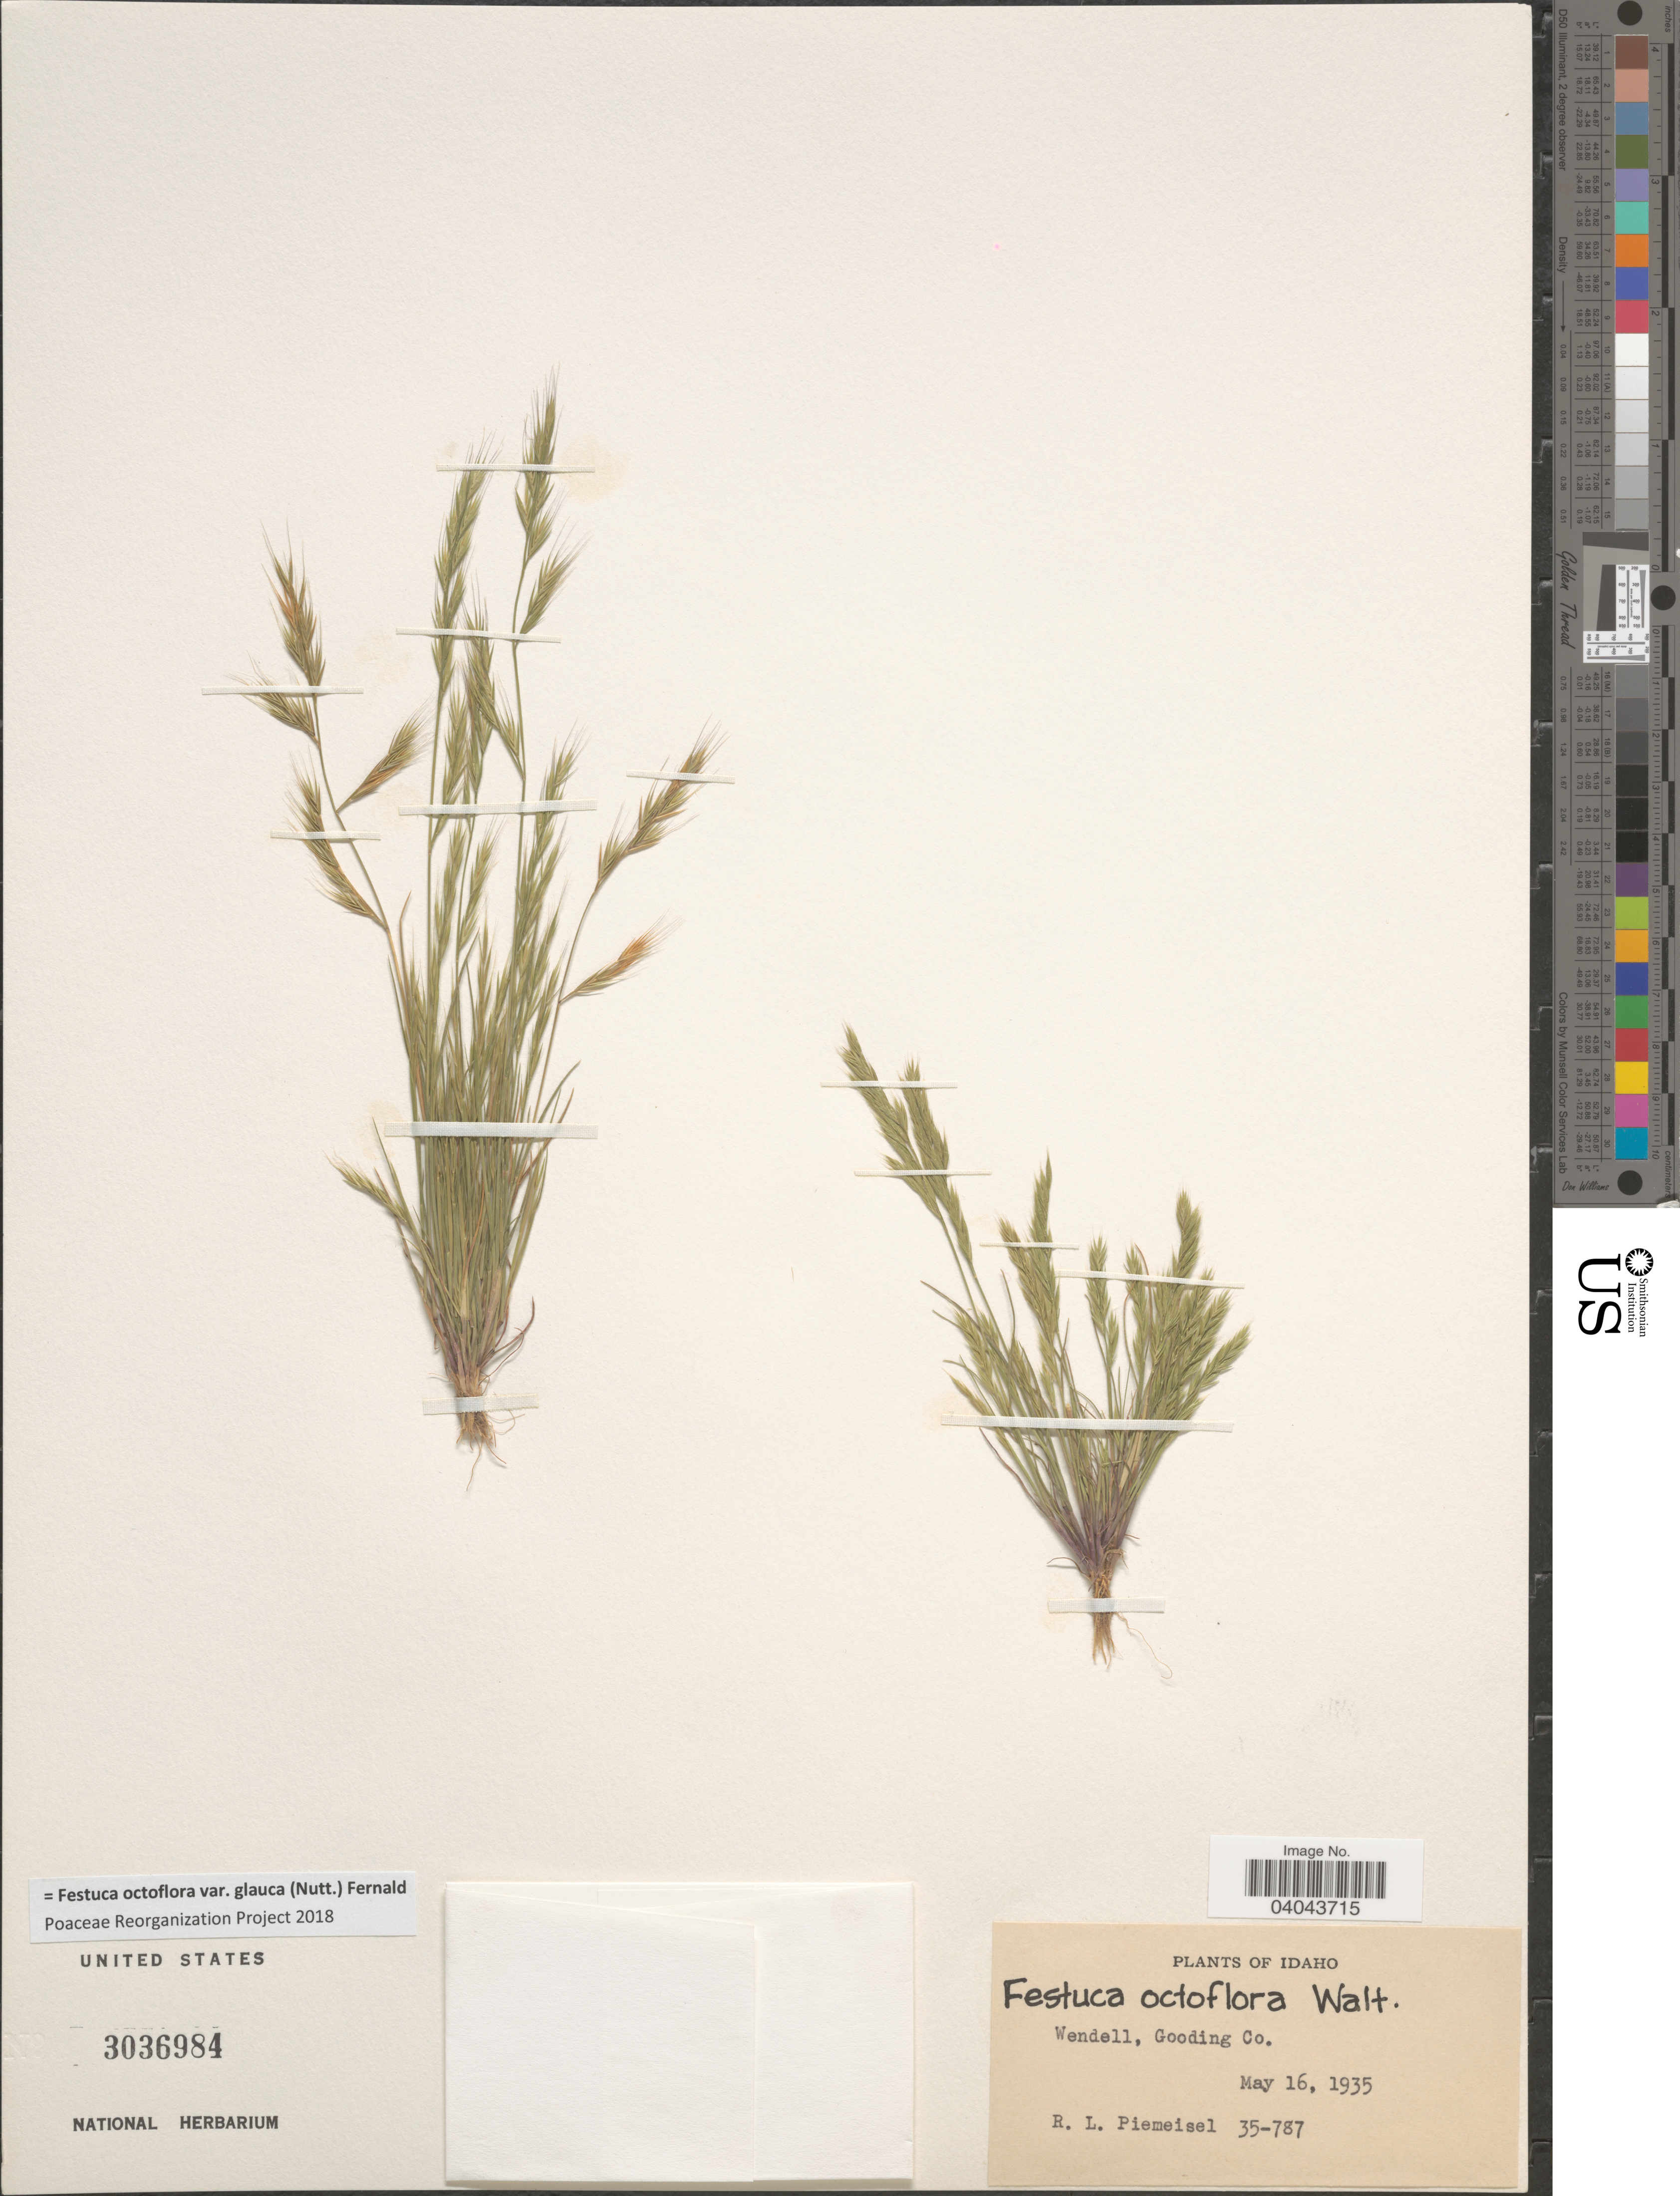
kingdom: Plantae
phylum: Tracheophyta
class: Liliopsida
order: Poales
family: Poaceae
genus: Festuca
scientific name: Festuca octoflora var. glauca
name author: (Nutt.) Fernald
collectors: R. L. Piemeisel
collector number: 35-787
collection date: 1935-05-16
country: United States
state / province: Idaho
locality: Wendell, Gooding Co.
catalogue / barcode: US 3036984